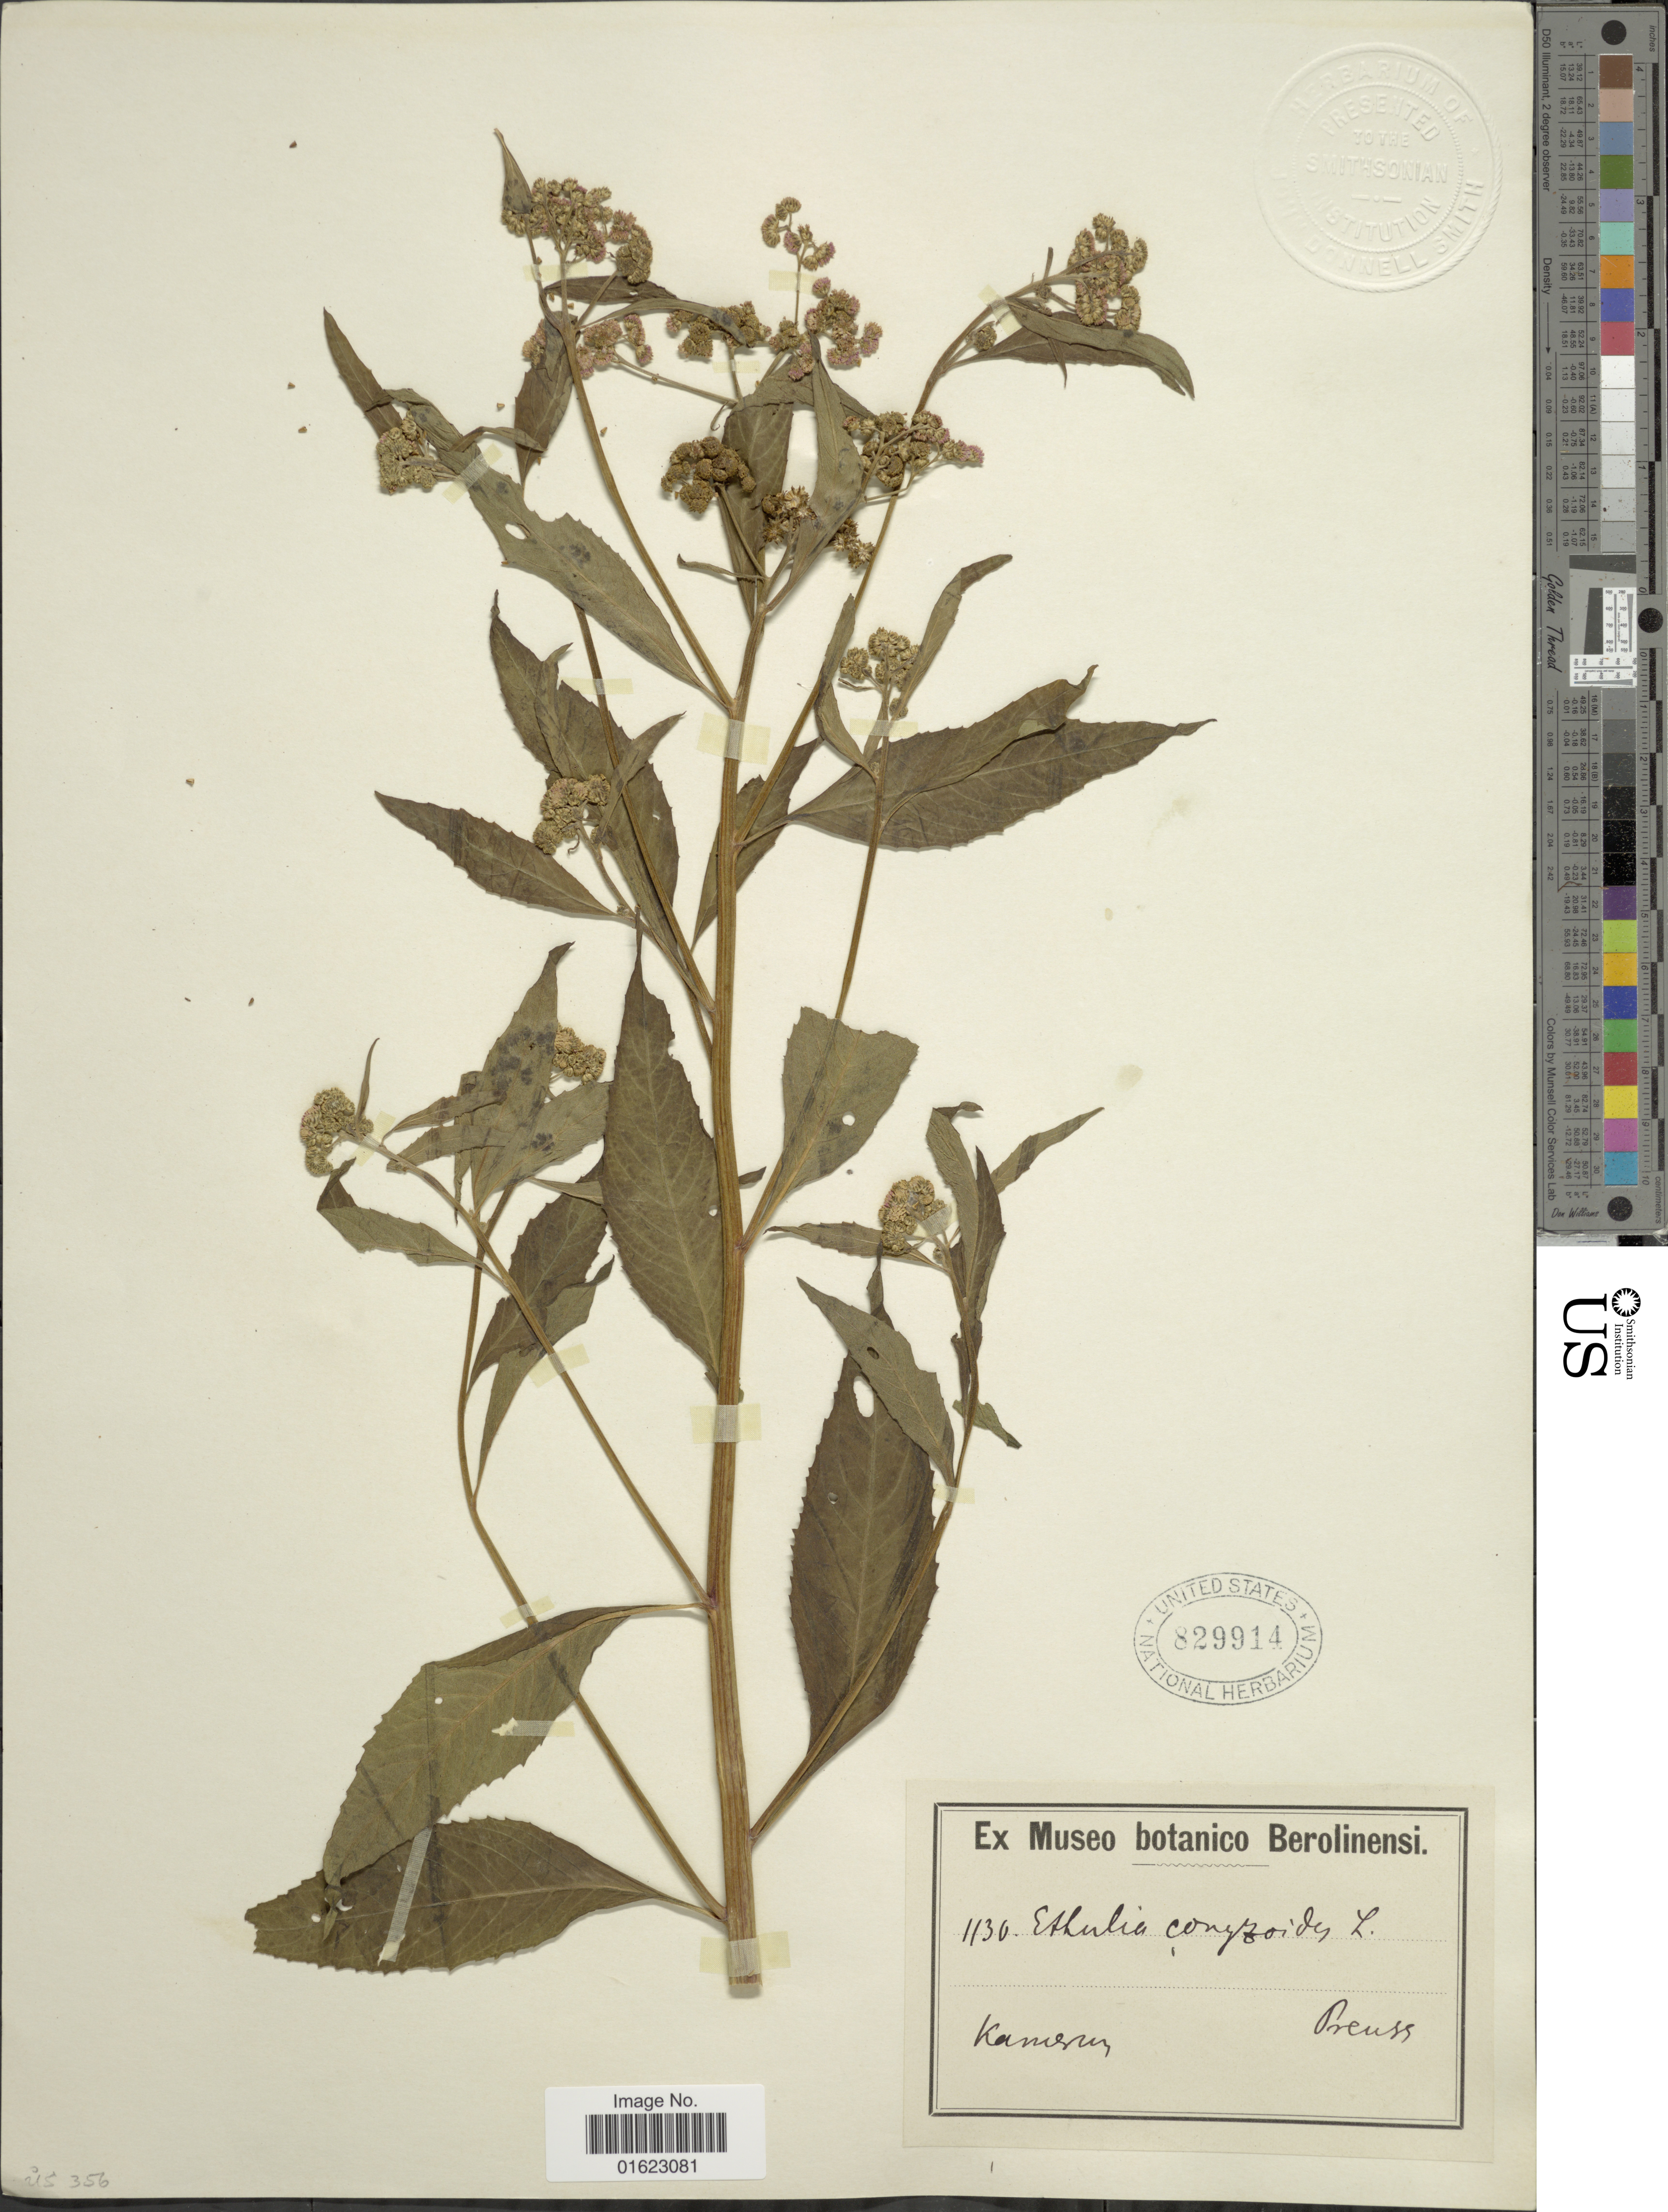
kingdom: Plantae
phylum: Tracheophyta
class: Magnoliopsida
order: Asterales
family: Asteraceae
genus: Ethulia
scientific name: Ethulia conyzoides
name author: L. f.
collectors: C. Preuss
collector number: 1130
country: Cameroon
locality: Kamerun.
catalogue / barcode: US 829914